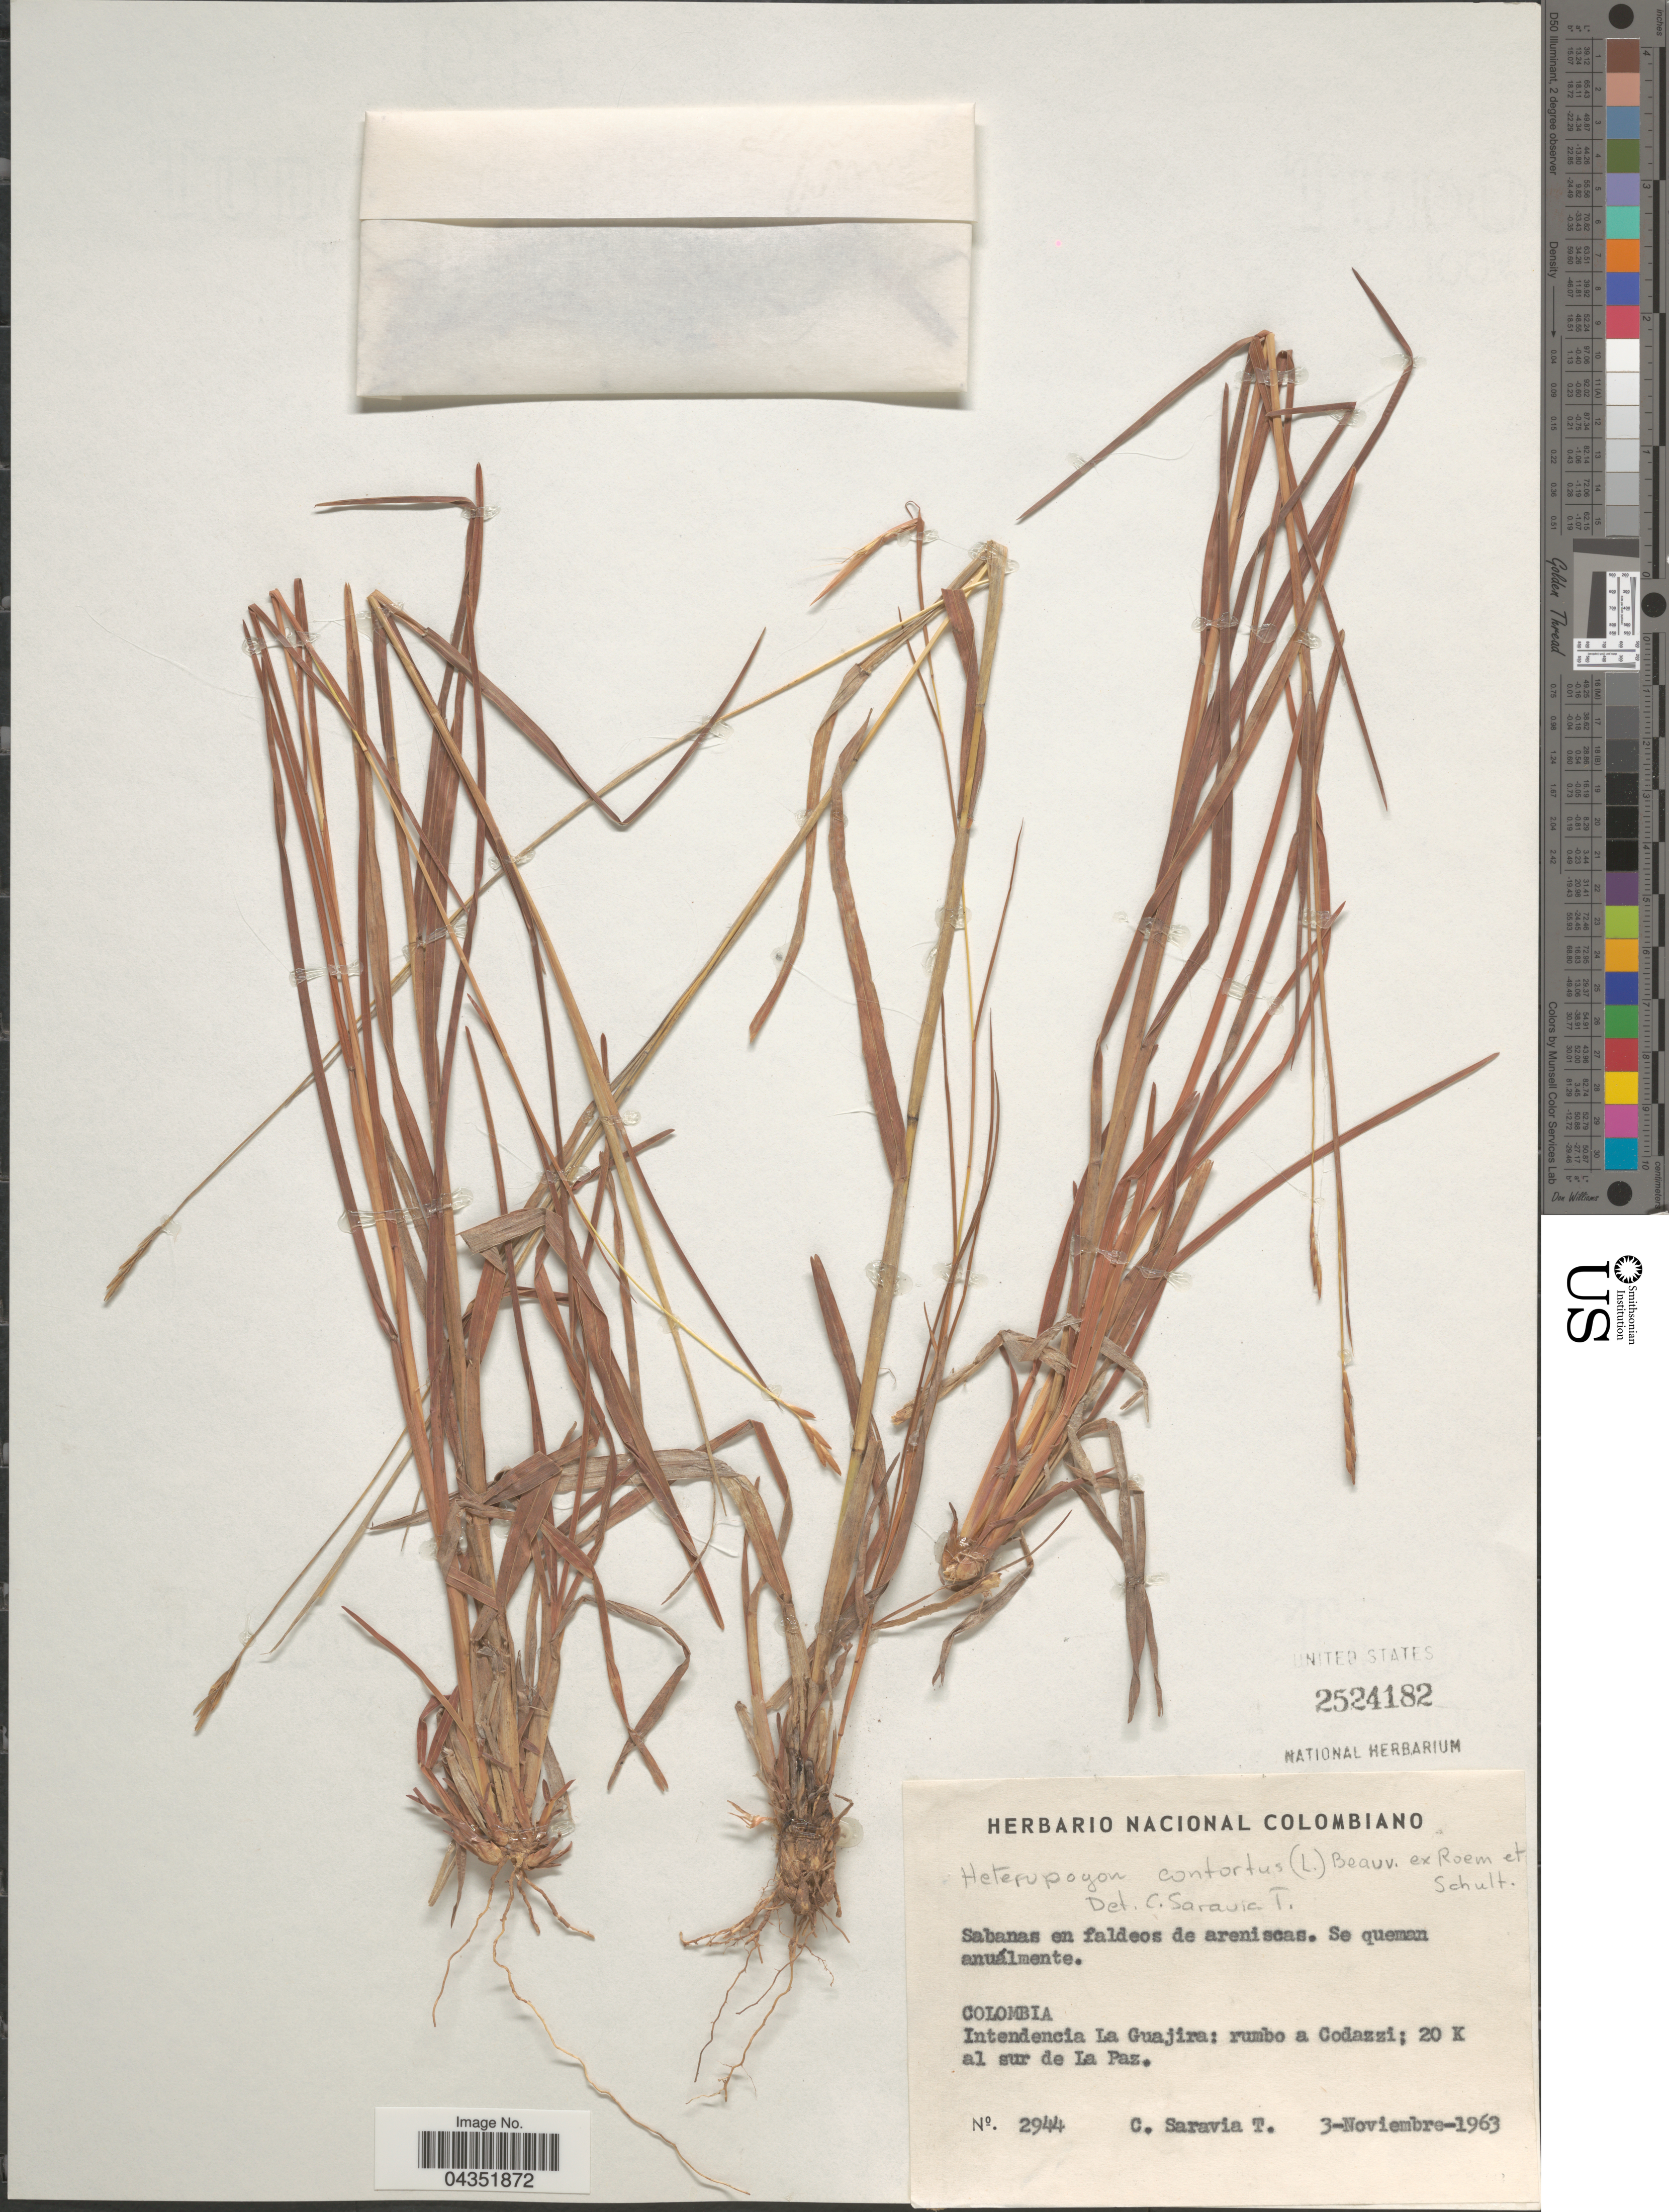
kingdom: Plantae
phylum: Tracheophyta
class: Liliopsida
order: Poales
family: Poaceae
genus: Heteropogon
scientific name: Heteropogon contortus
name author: (L.) P. Beauv. ex Roem. & Schult.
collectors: C. Saravia T.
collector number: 2944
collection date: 1963-11-03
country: Colombia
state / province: La Guajira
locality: Intendencia La Guajira: rumbo a Codazzi; 20 K al sur de La Paz.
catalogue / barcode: US 2524182